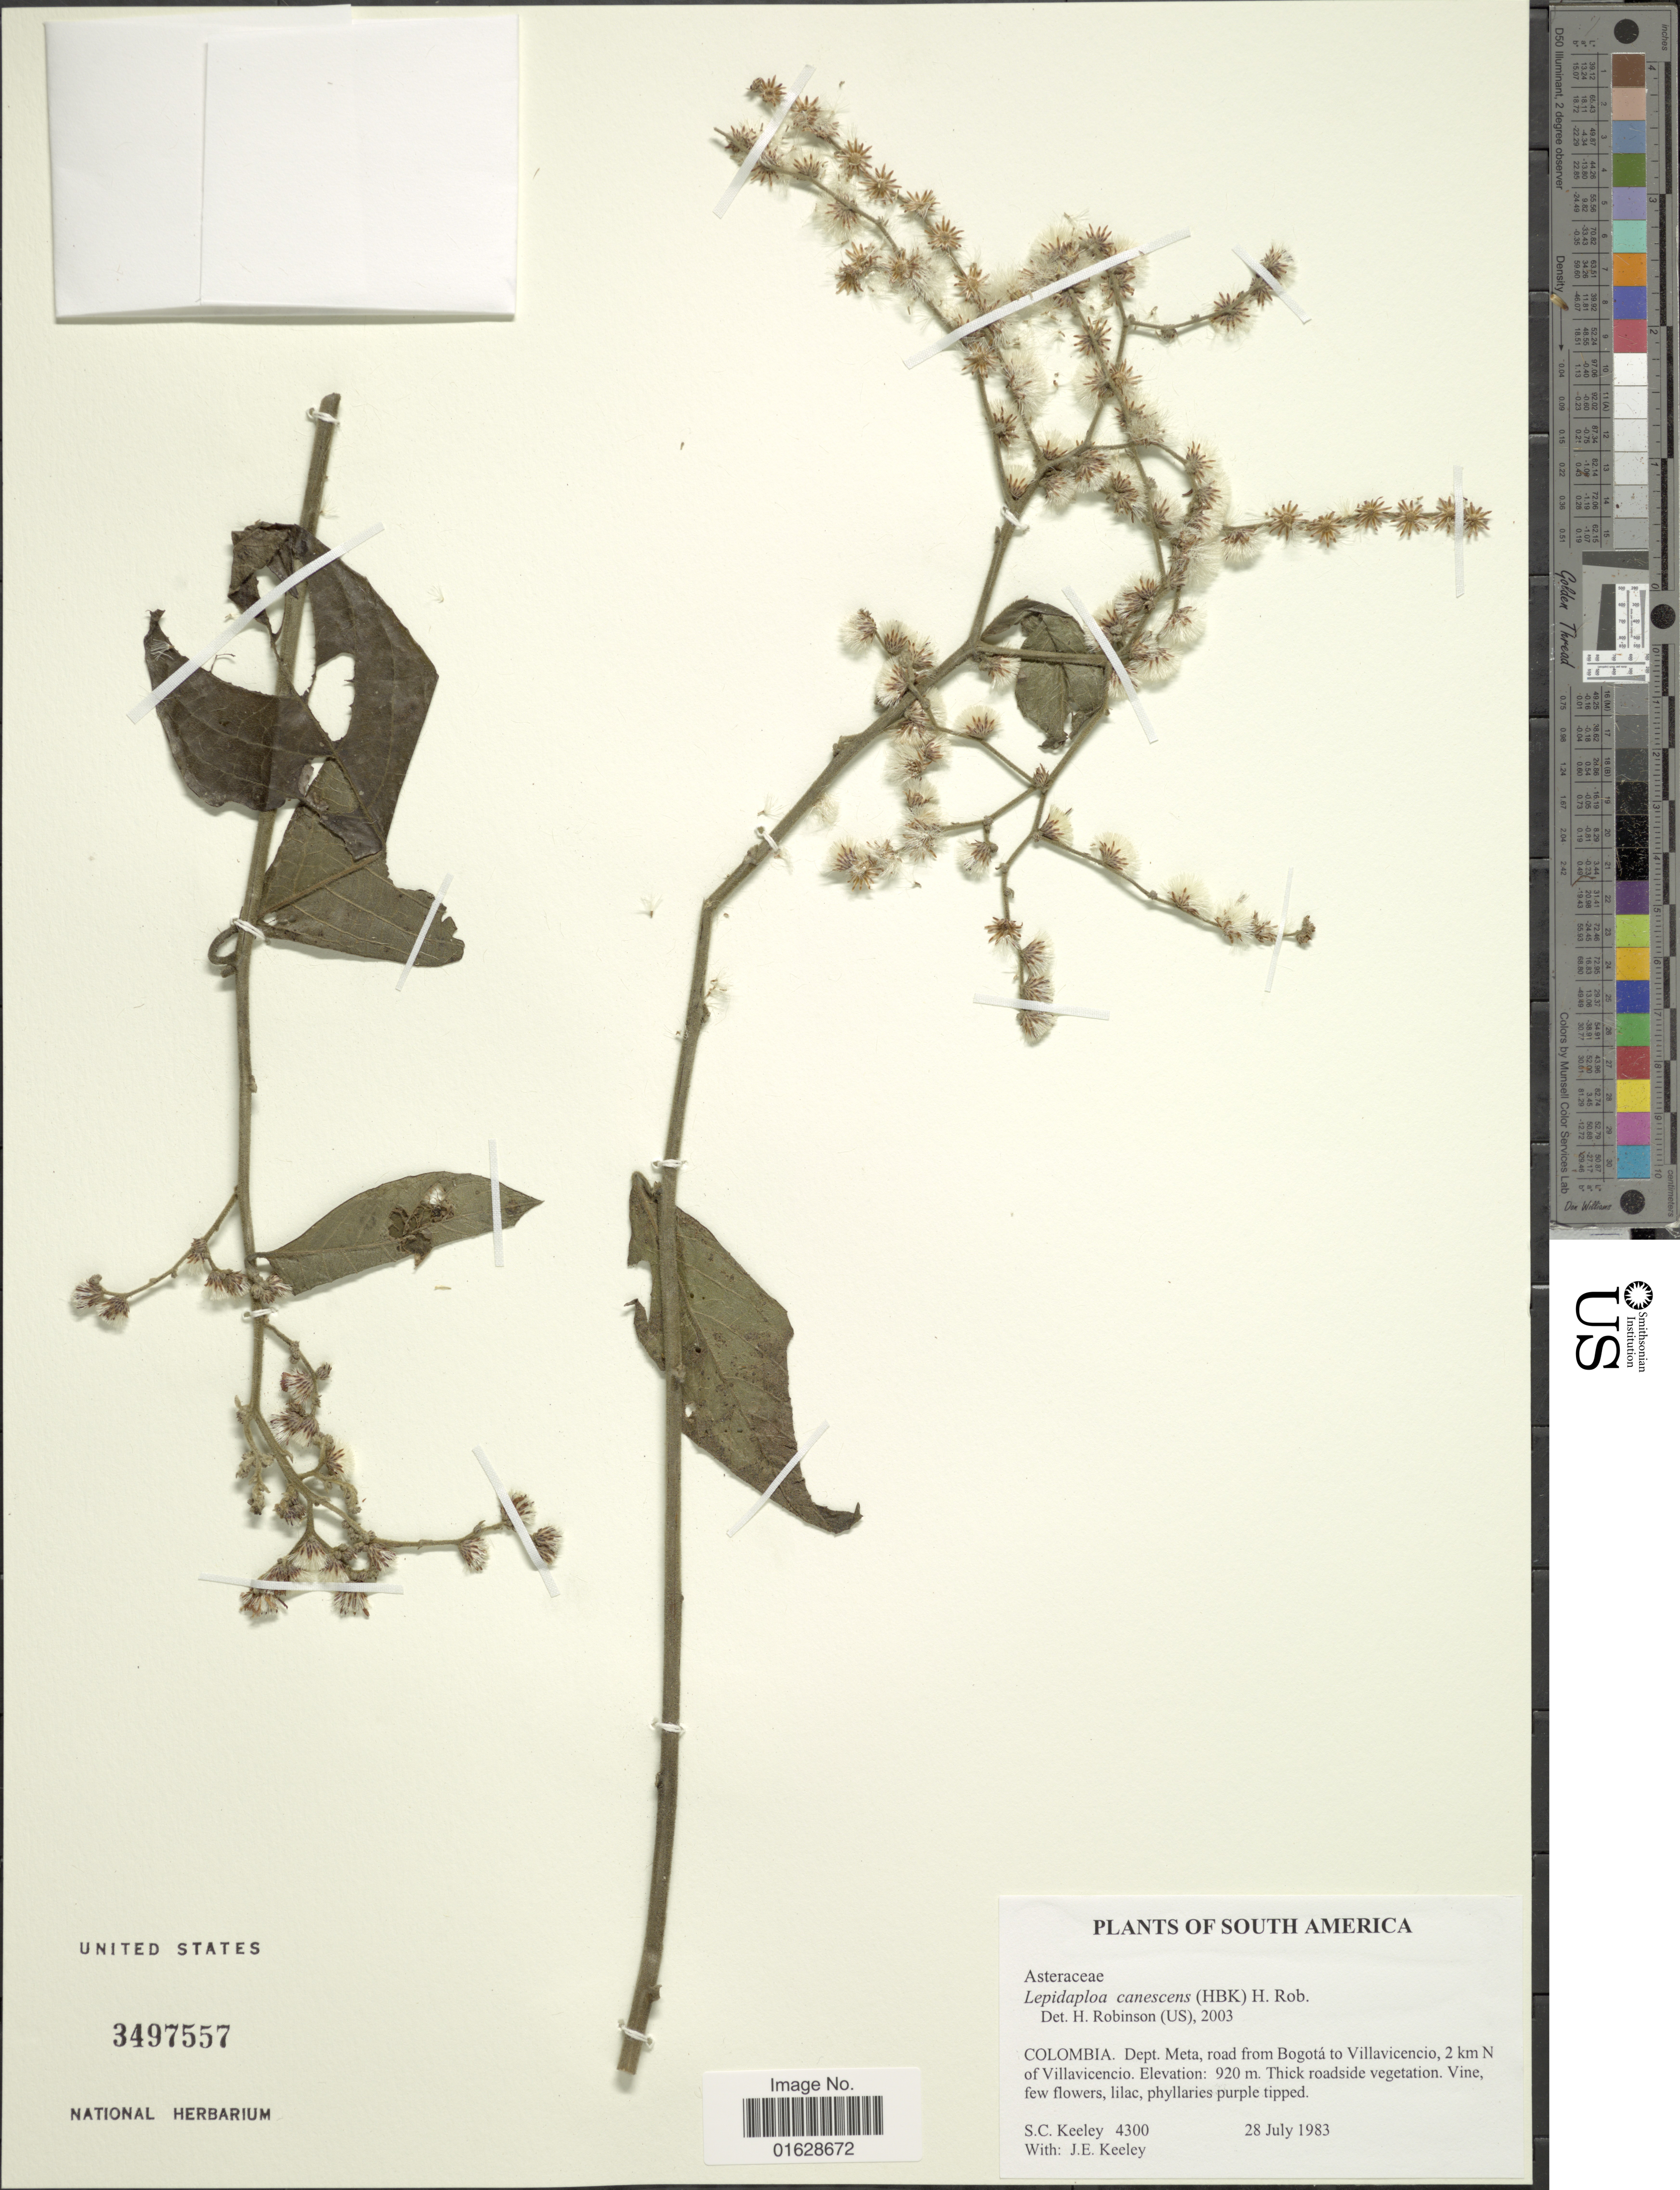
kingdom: Plantae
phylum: Tracheophyta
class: Magnoliopsida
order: Asterales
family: Asteraceae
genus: Lepidaploa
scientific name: Lepidaploa canescens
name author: (Kunth) H. Rob.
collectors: S. C. Keeley & J. E. Keeley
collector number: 4300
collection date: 1983-07-28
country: Colombia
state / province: Meta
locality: Colombia. Dept. Meta, road from Bogota to Villavicencio, 2 km N of Villavicencio.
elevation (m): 920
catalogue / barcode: US 3497557